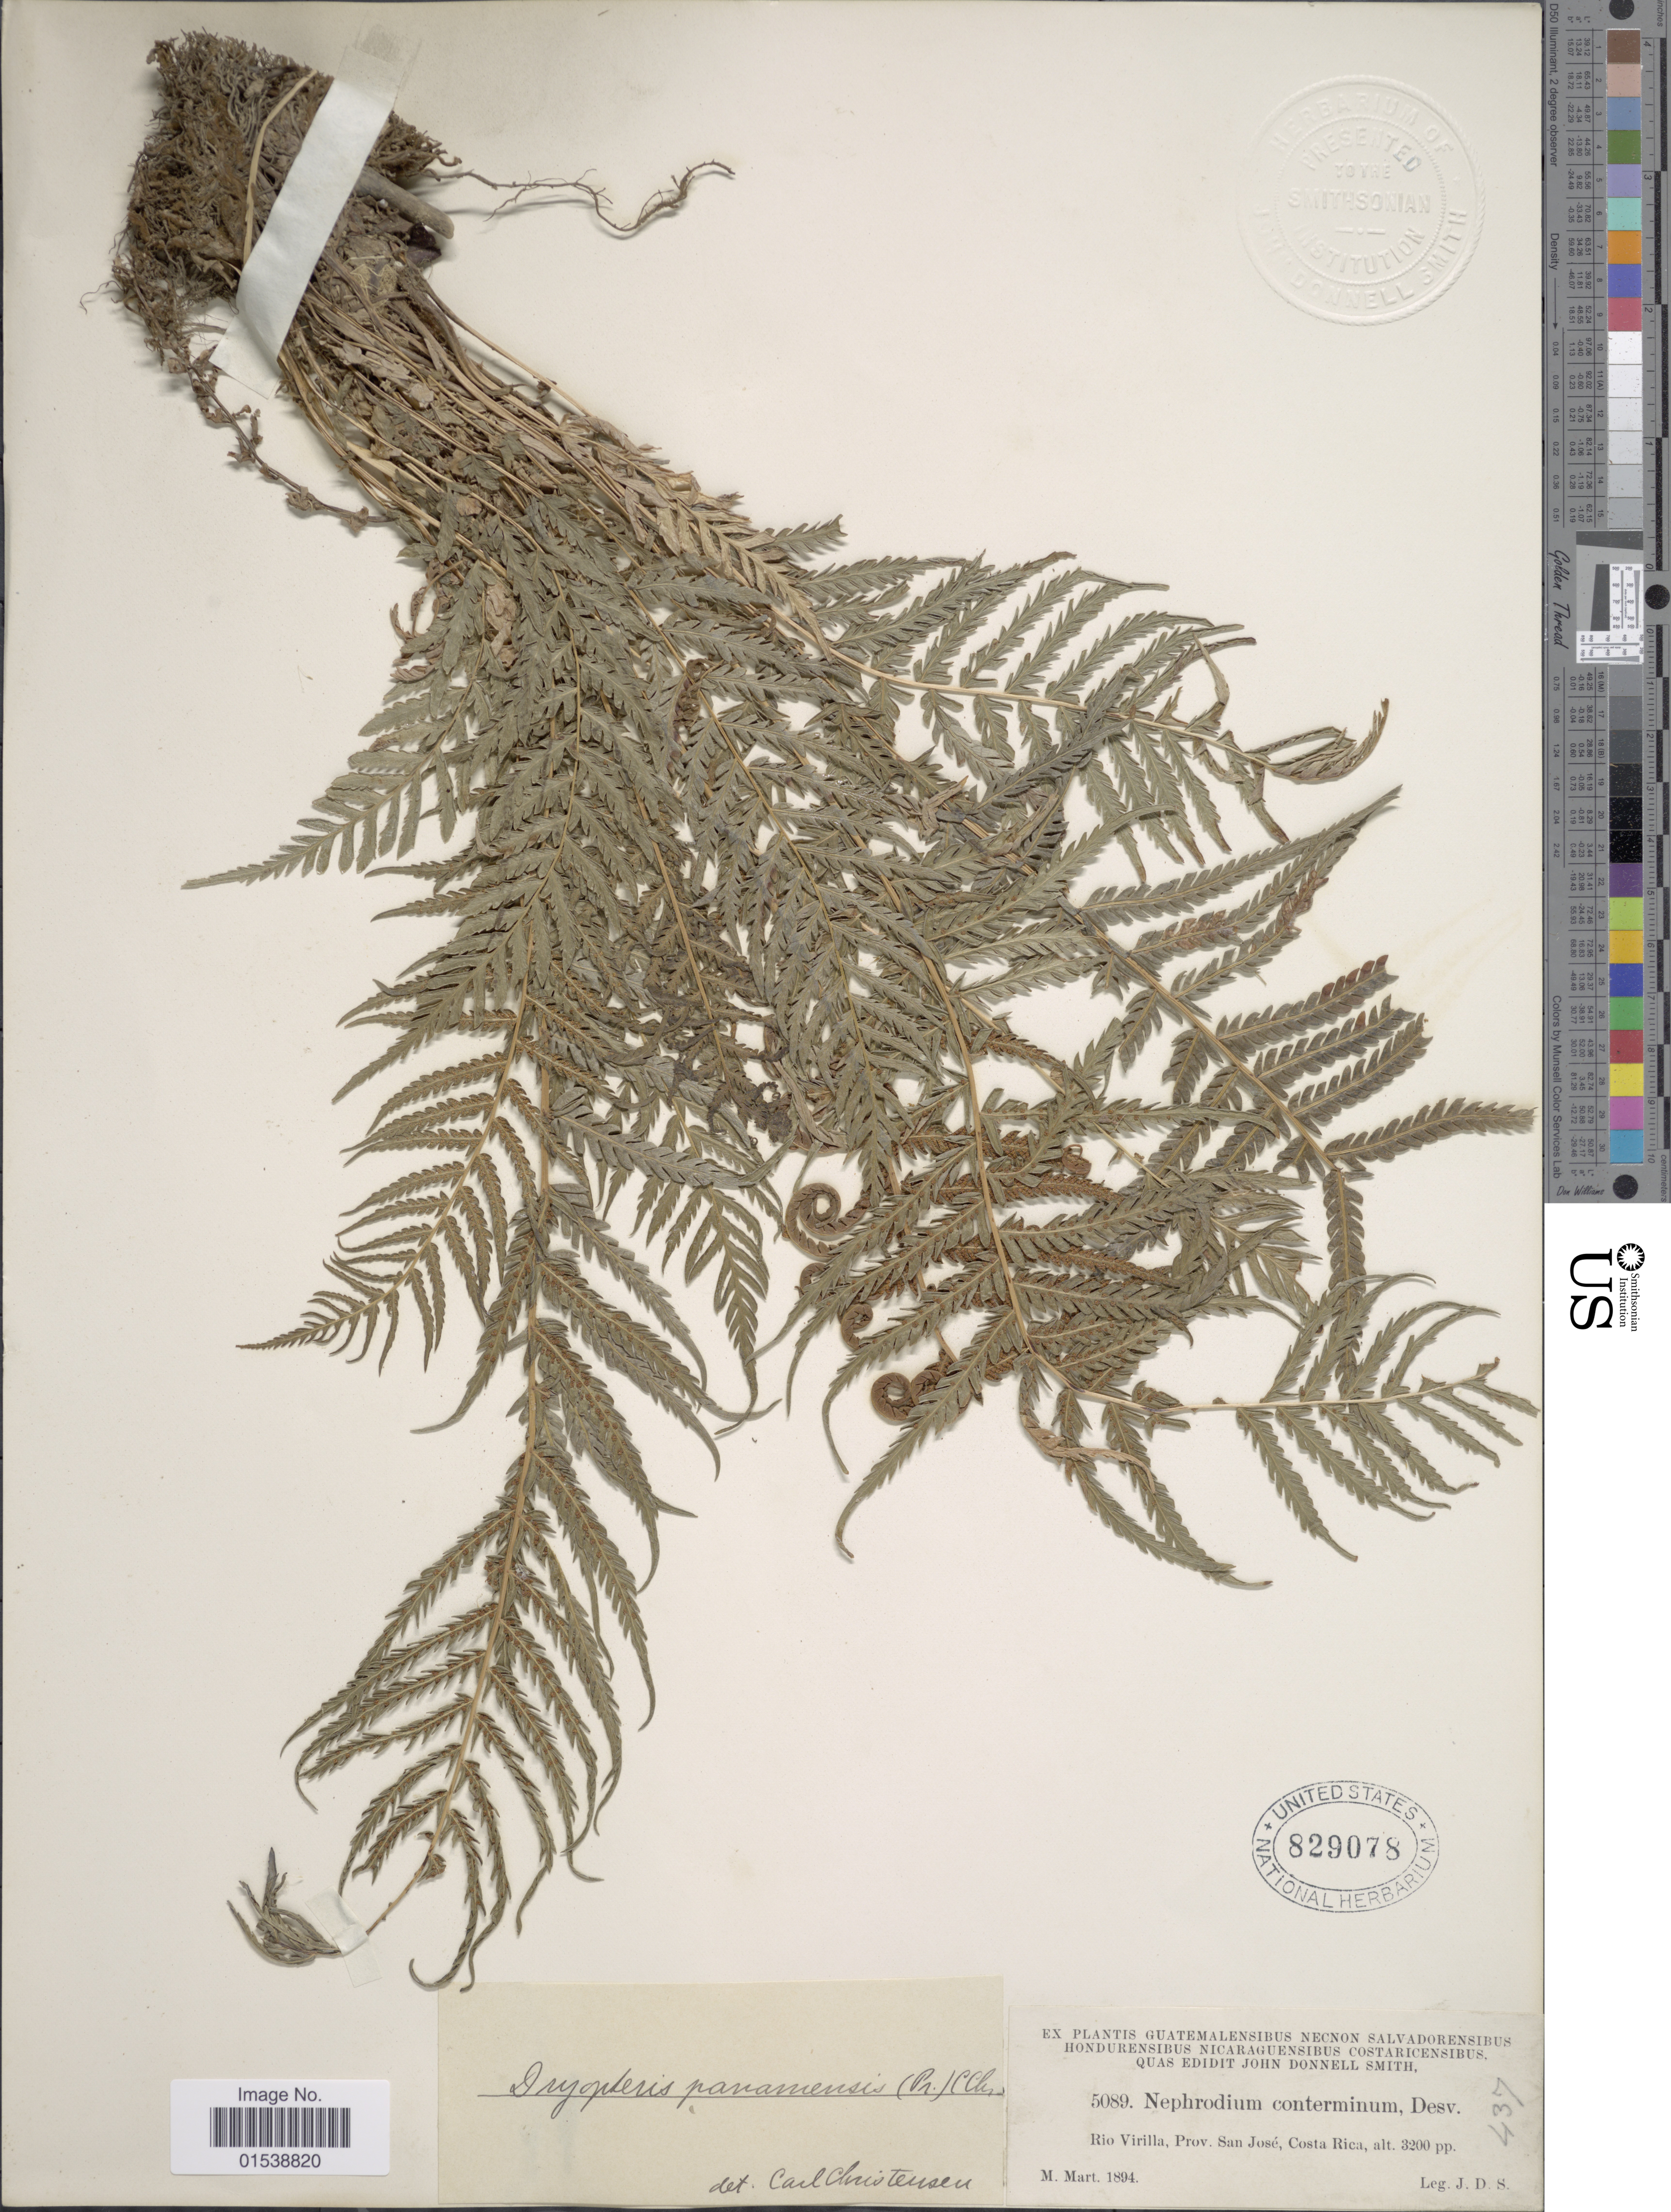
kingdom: Plantae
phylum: Tracheophyta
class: Polypodiopsida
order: Polypodiales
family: Thelypteridaceae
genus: Amauropelta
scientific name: Amauropelta resinifera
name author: (Desv.) Pic. Serm.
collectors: J. Donnell Smith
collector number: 5089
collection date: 1894-03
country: Costa Rica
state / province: San José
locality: Rio Virilla, Prov. San Jose, Costa Rica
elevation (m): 975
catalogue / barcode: US 829078